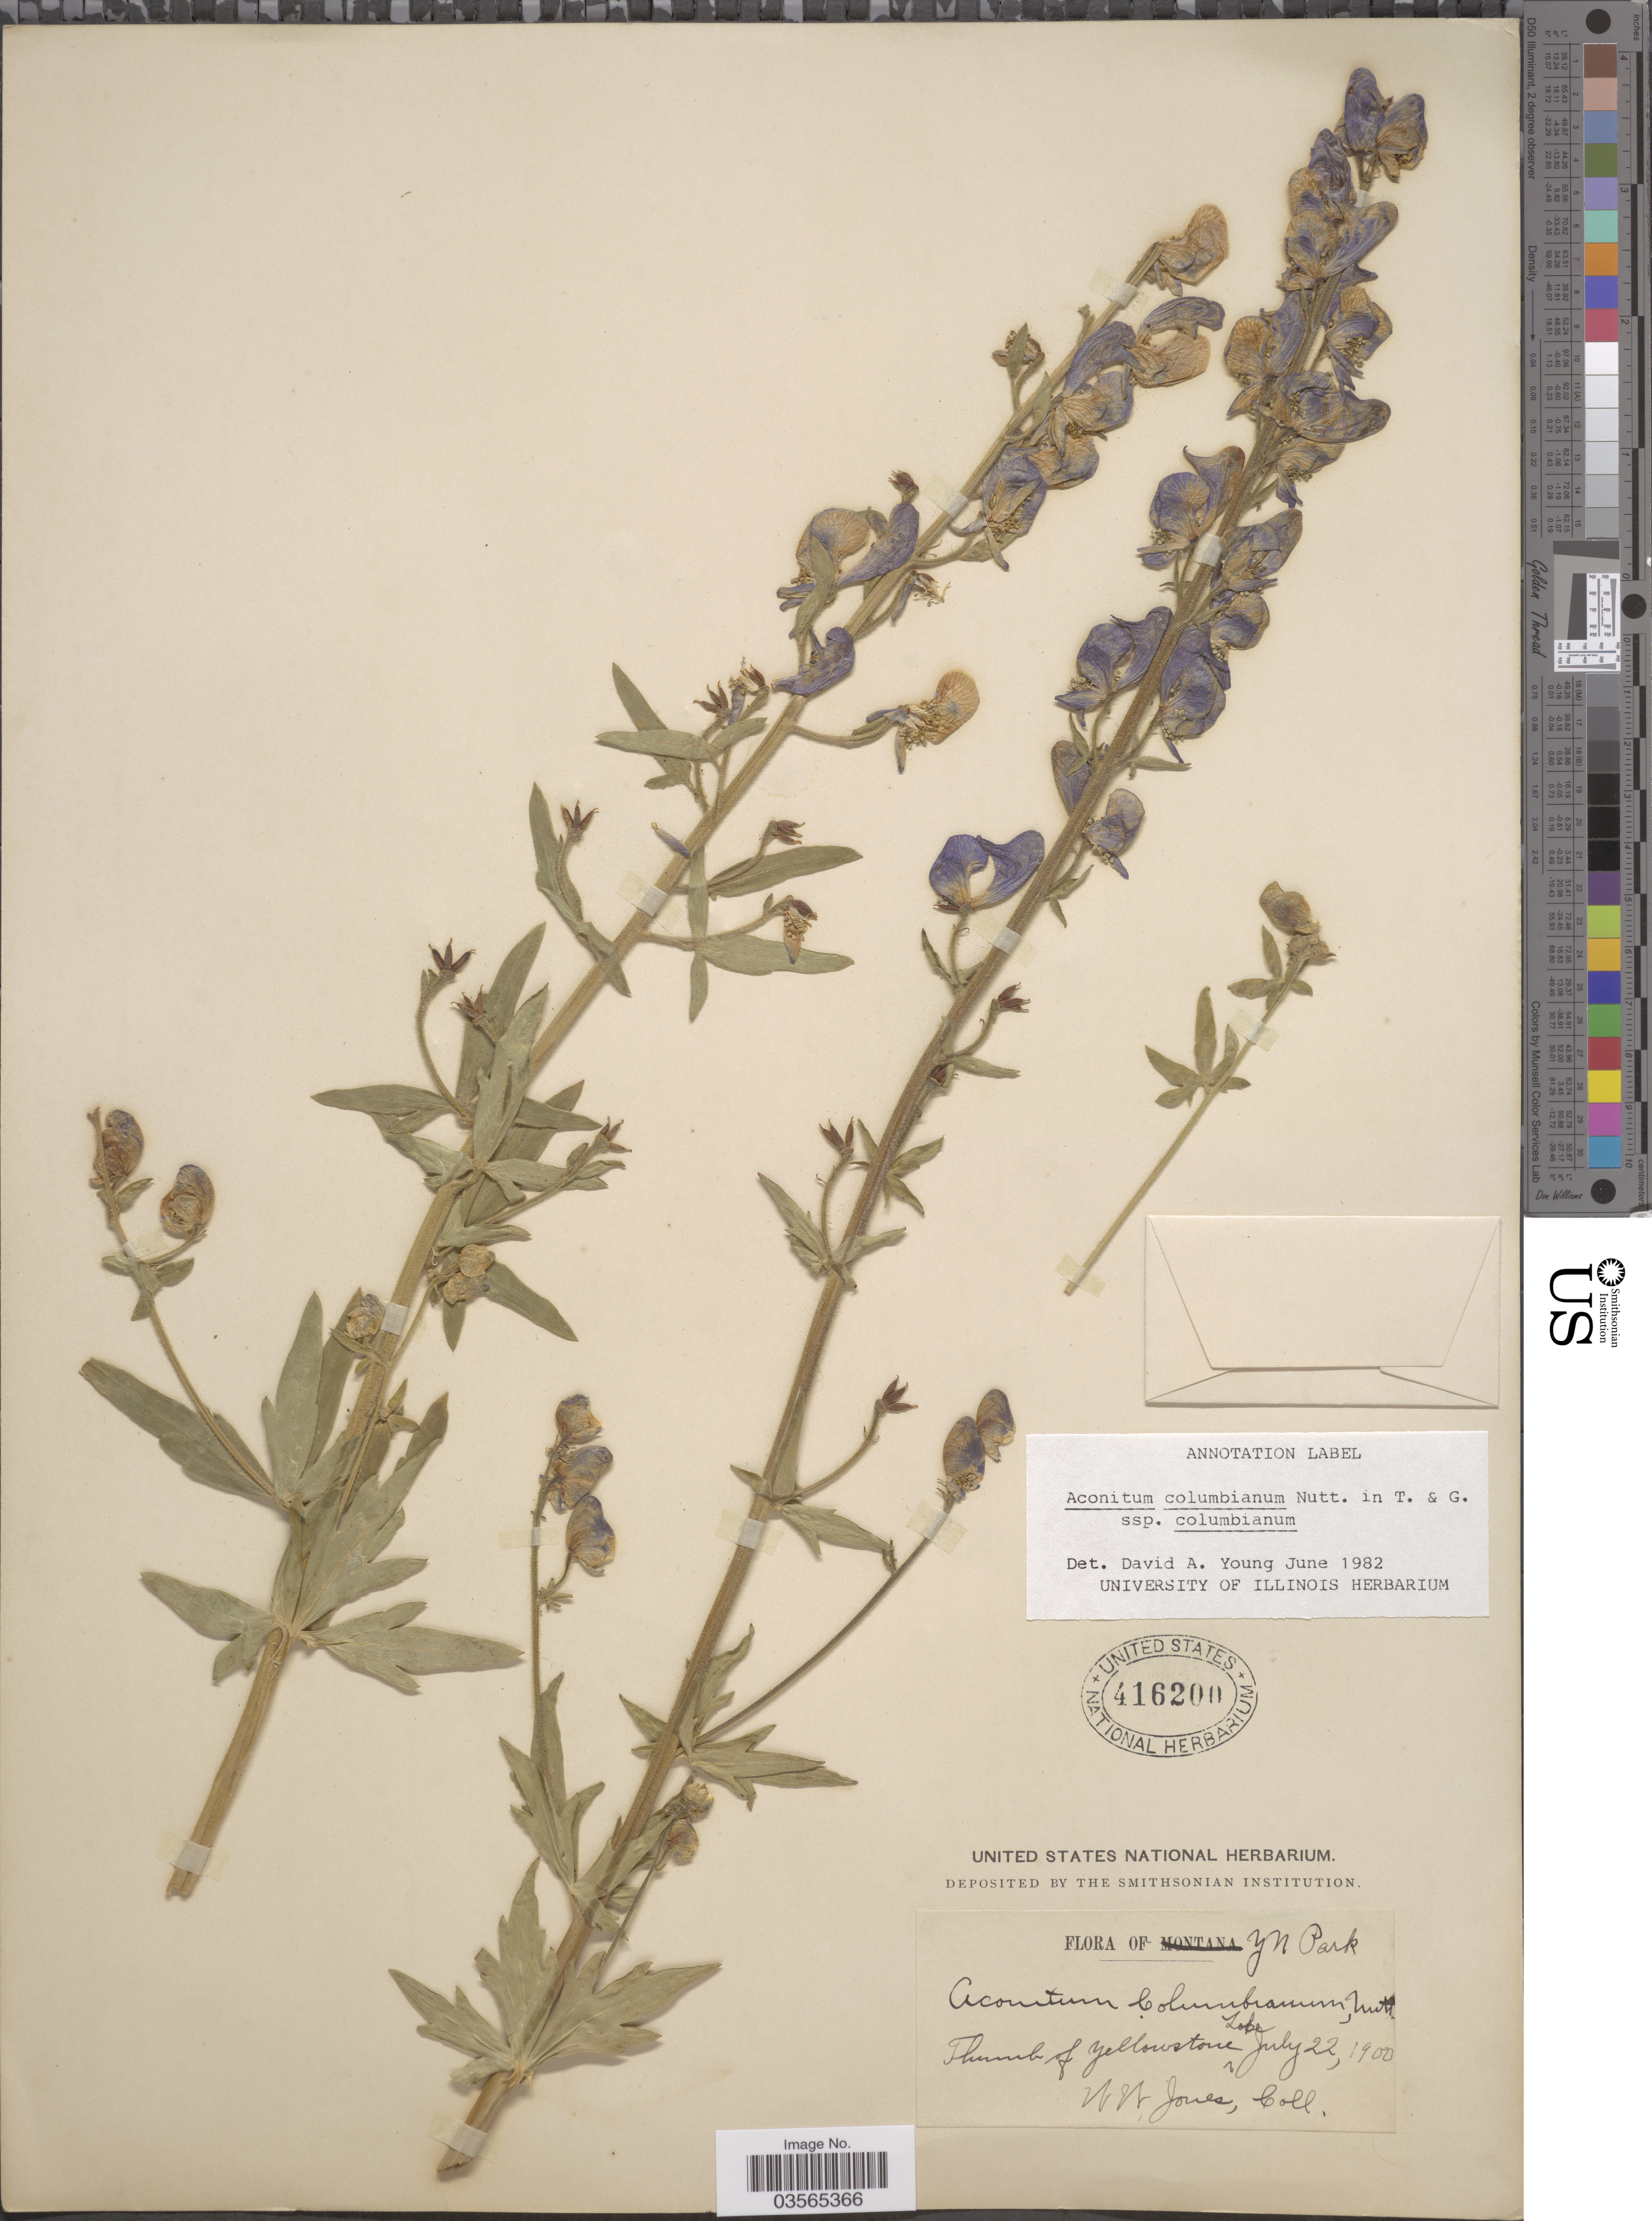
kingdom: Plantae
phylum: Tracheophyta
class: Magnoliopsida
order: Ranunculales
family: Ranunculaceae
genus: Aconitum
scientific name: Aconitum columbianum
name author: Nutt.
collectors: W. W. Jones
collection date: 1900-07-22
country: United States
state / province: Wyoming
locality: YN Park. Thumb of Yellowstone Lake.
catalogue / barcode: US 416200